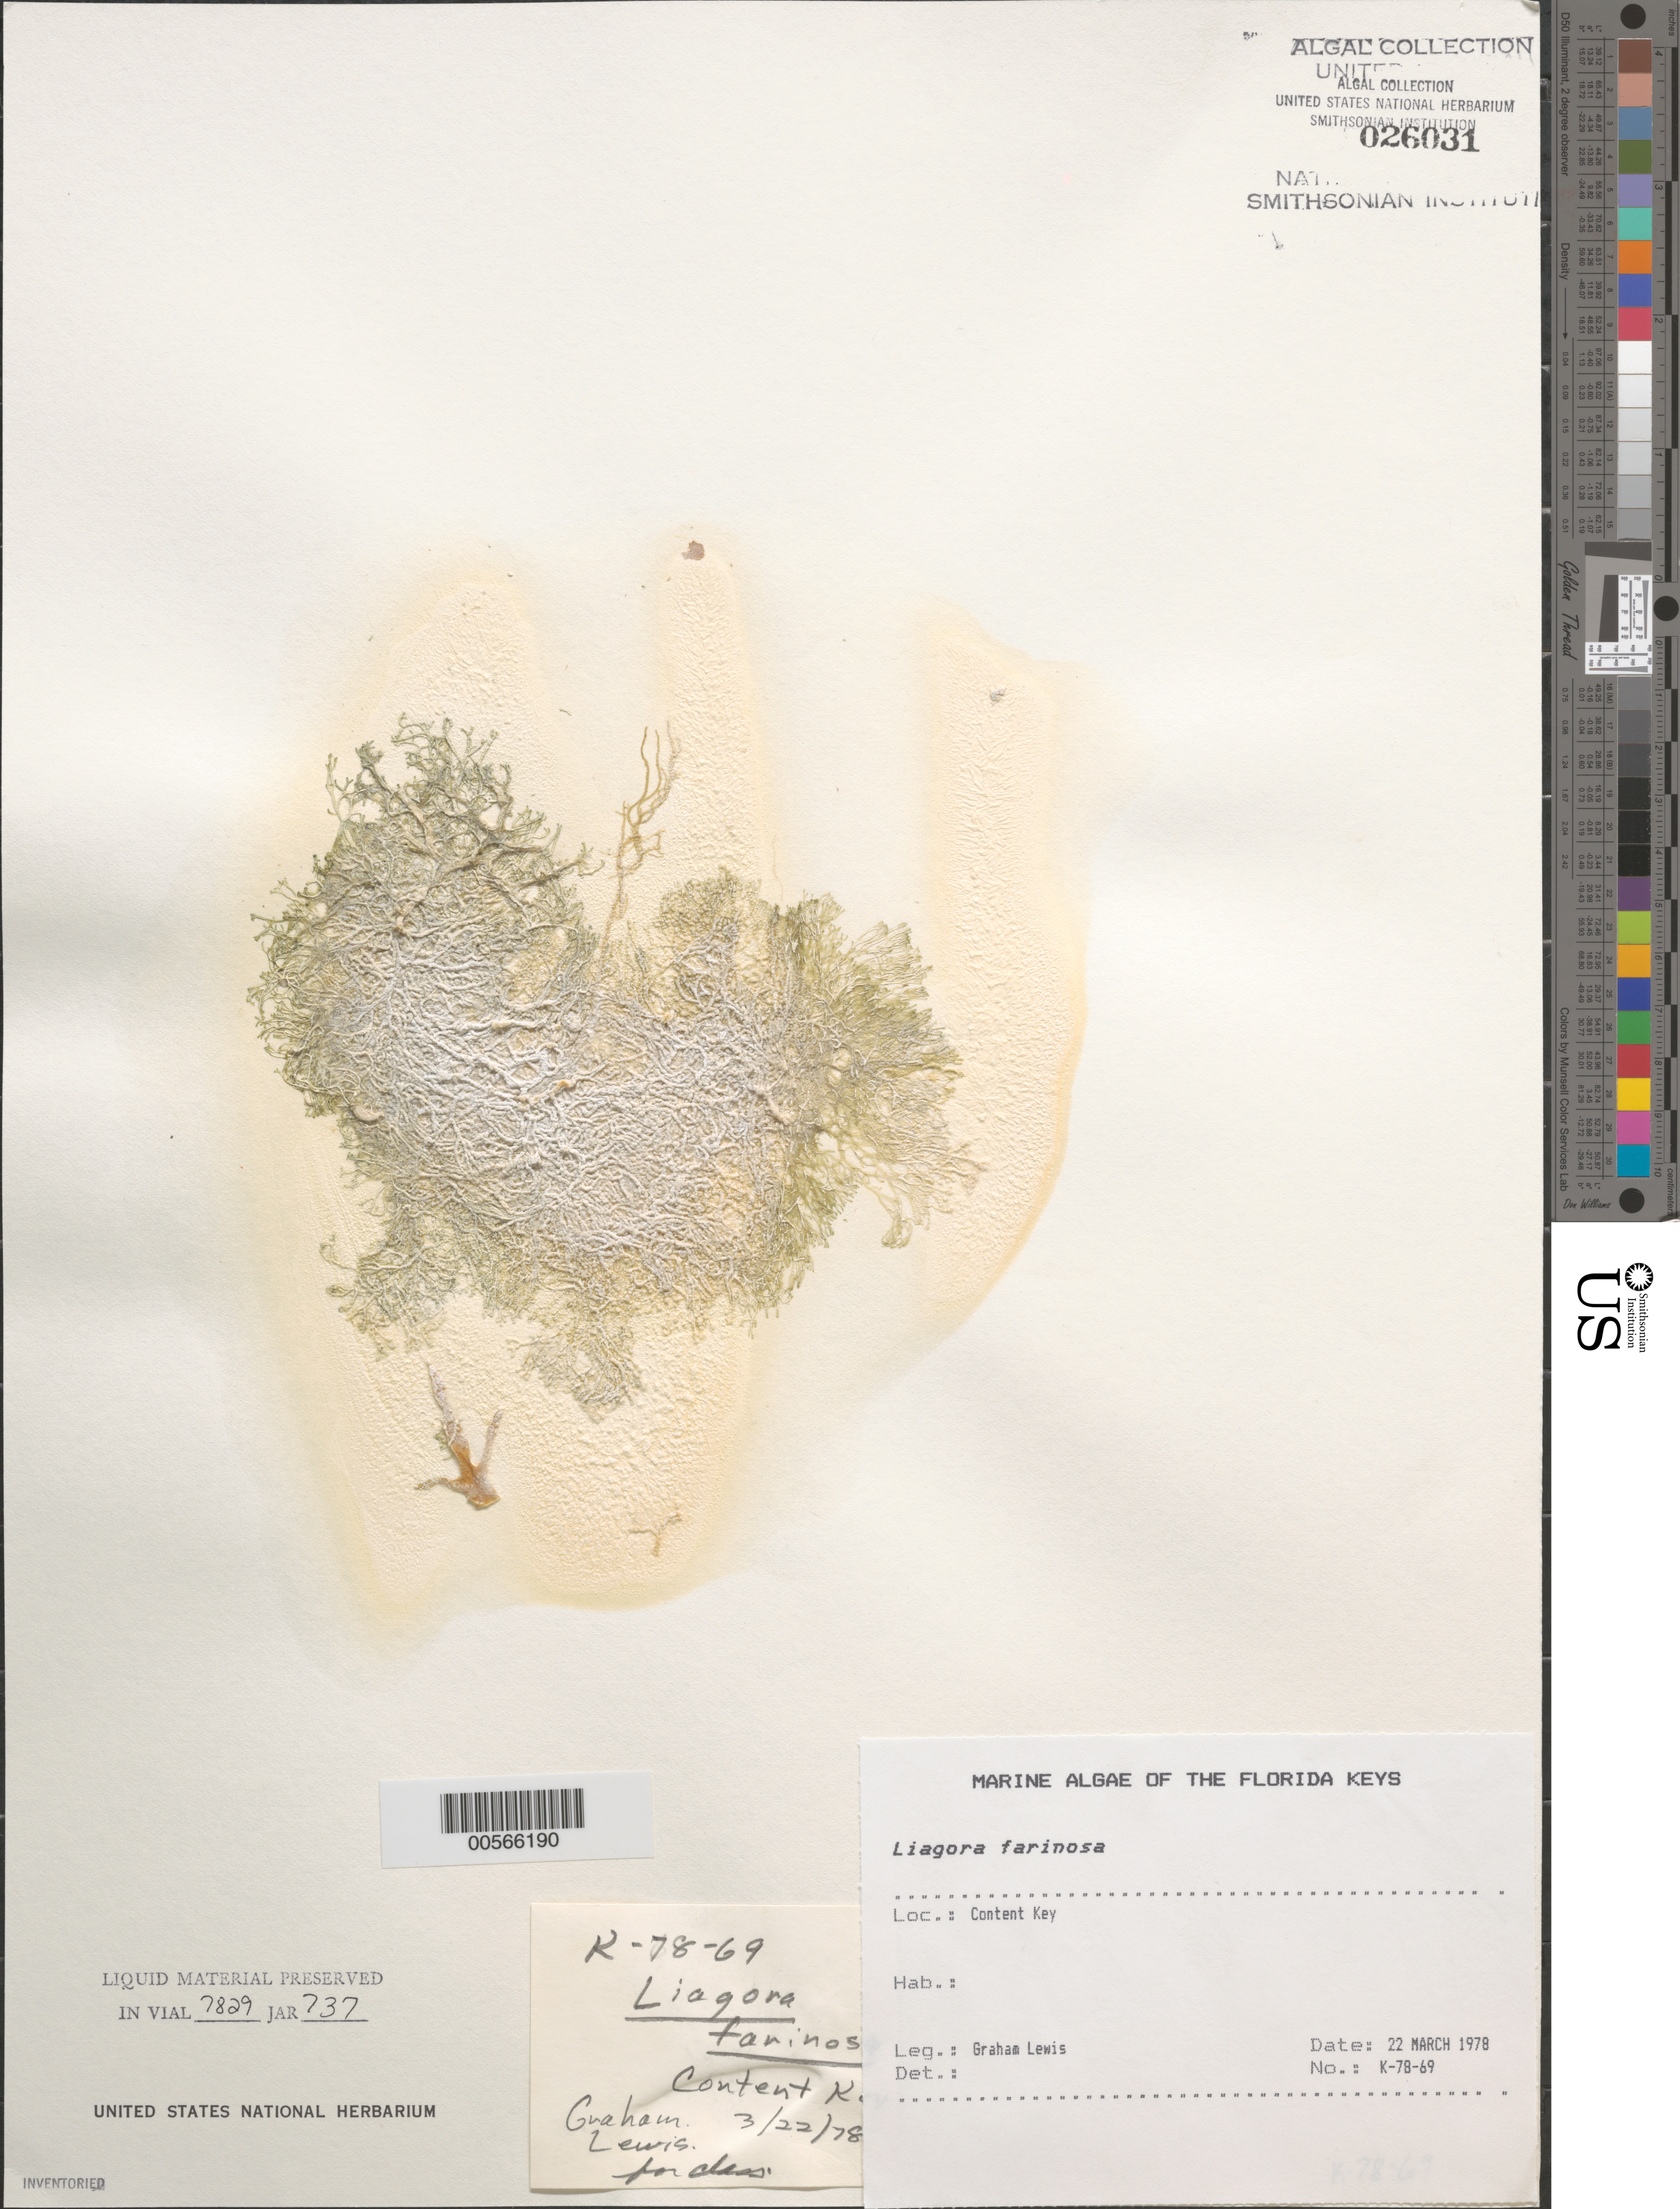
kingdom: Plantae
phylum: Rhodophyta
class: Florideophyceae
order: Nemaliales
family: Liagoraceae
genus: Ganonema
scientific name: Ganonema farinosum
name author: (J.V.Lamouroux) K.C. Fan & Yung C. Wang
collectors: G. Lewis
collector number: K-78-69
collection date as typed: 22 Mar 1978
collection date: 1978-03-22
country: United States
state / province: Florida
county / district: Monroe County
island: Content Keys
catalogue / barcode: US 26031